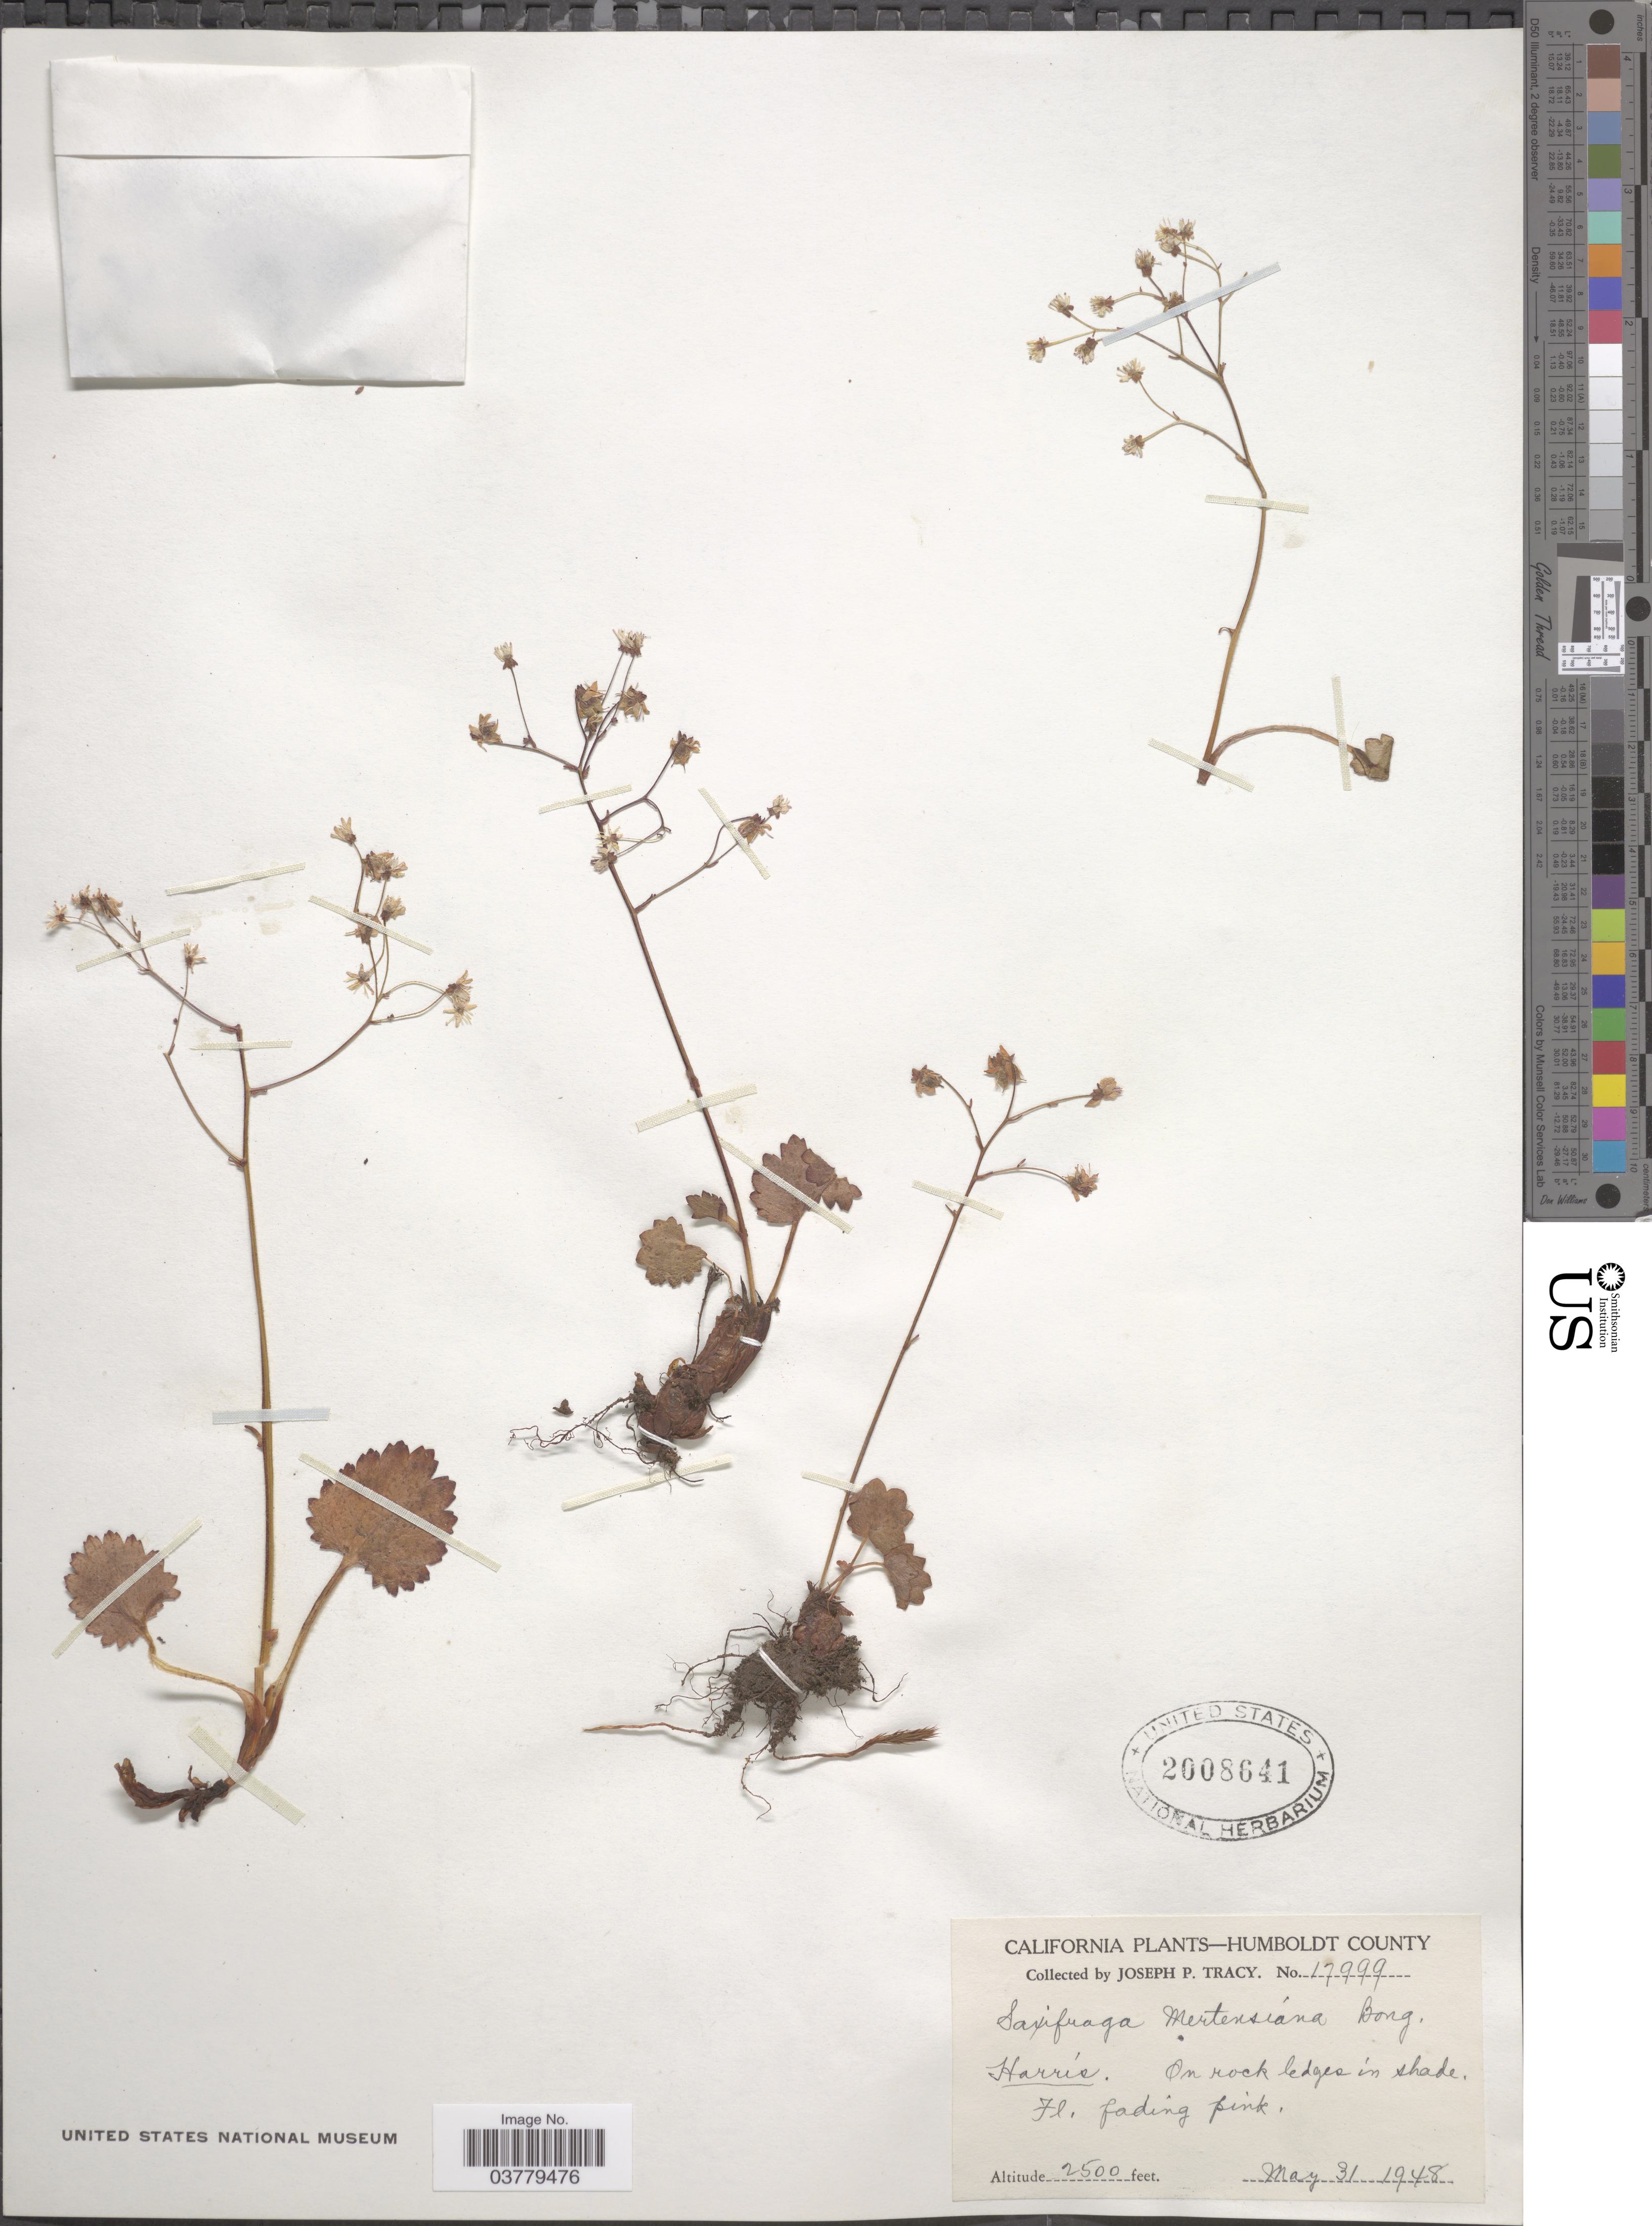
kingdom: Plantae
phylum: Tracheophyta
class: Magnoliopsida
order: Saxifragales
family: Saxifragaceae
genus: Saxifraga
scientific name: Saxifraga mertensiana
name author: Bong.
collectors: J. Tracy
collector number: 17999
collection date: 1948-05-31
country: United States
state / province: California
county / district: Humboldt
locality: Humboldt County. Harris. On rock ledges in shade.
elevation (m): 762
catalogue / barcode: US 2008641